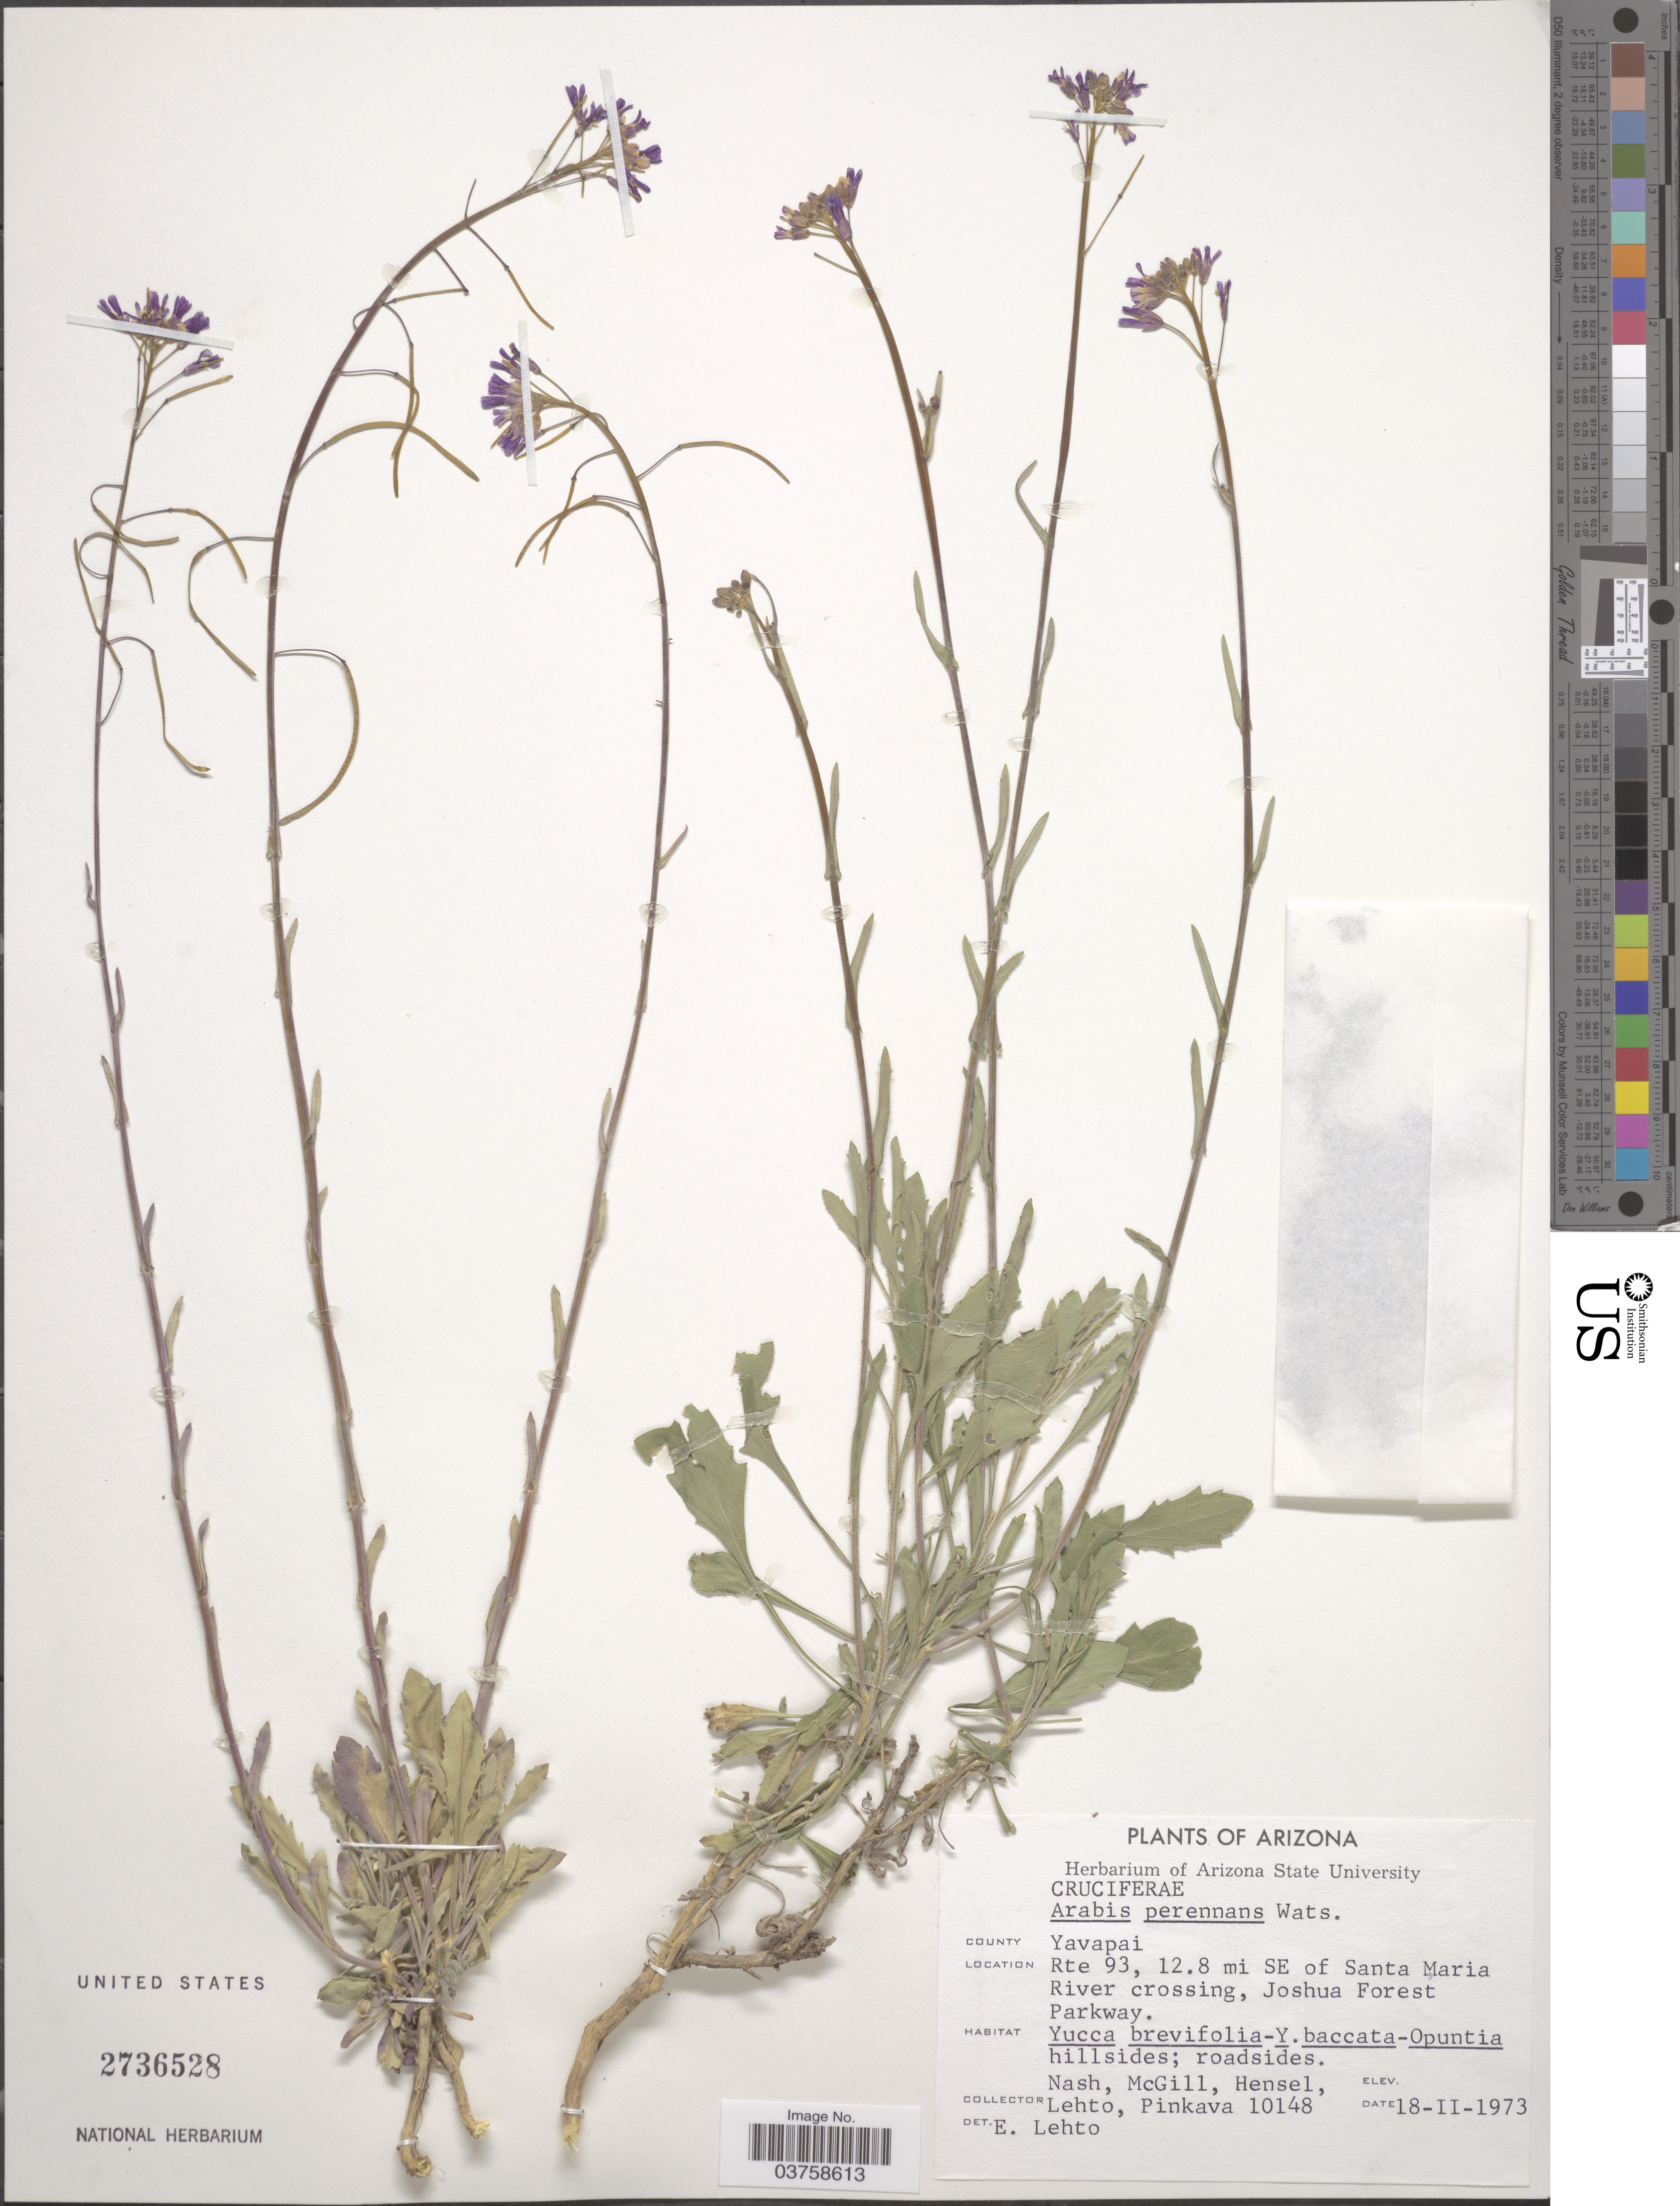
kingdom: Plantae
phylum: Tracheophyta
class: Magnoliopsida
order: Brassicales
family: Brassicaceae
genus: Arabis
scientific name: Arabis perennans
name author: S. Watson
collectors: -- Nash, -. McGill, -. Hensel, -. Lehto & -. Pinkava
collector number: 10148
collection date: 1973-02-18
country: United States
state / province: Arizona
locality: County Yavapai. Rte 93, 12.8 mi SE of Santa Maria River crossing, Joshua Forest Parkway.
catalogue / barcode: US 2736528